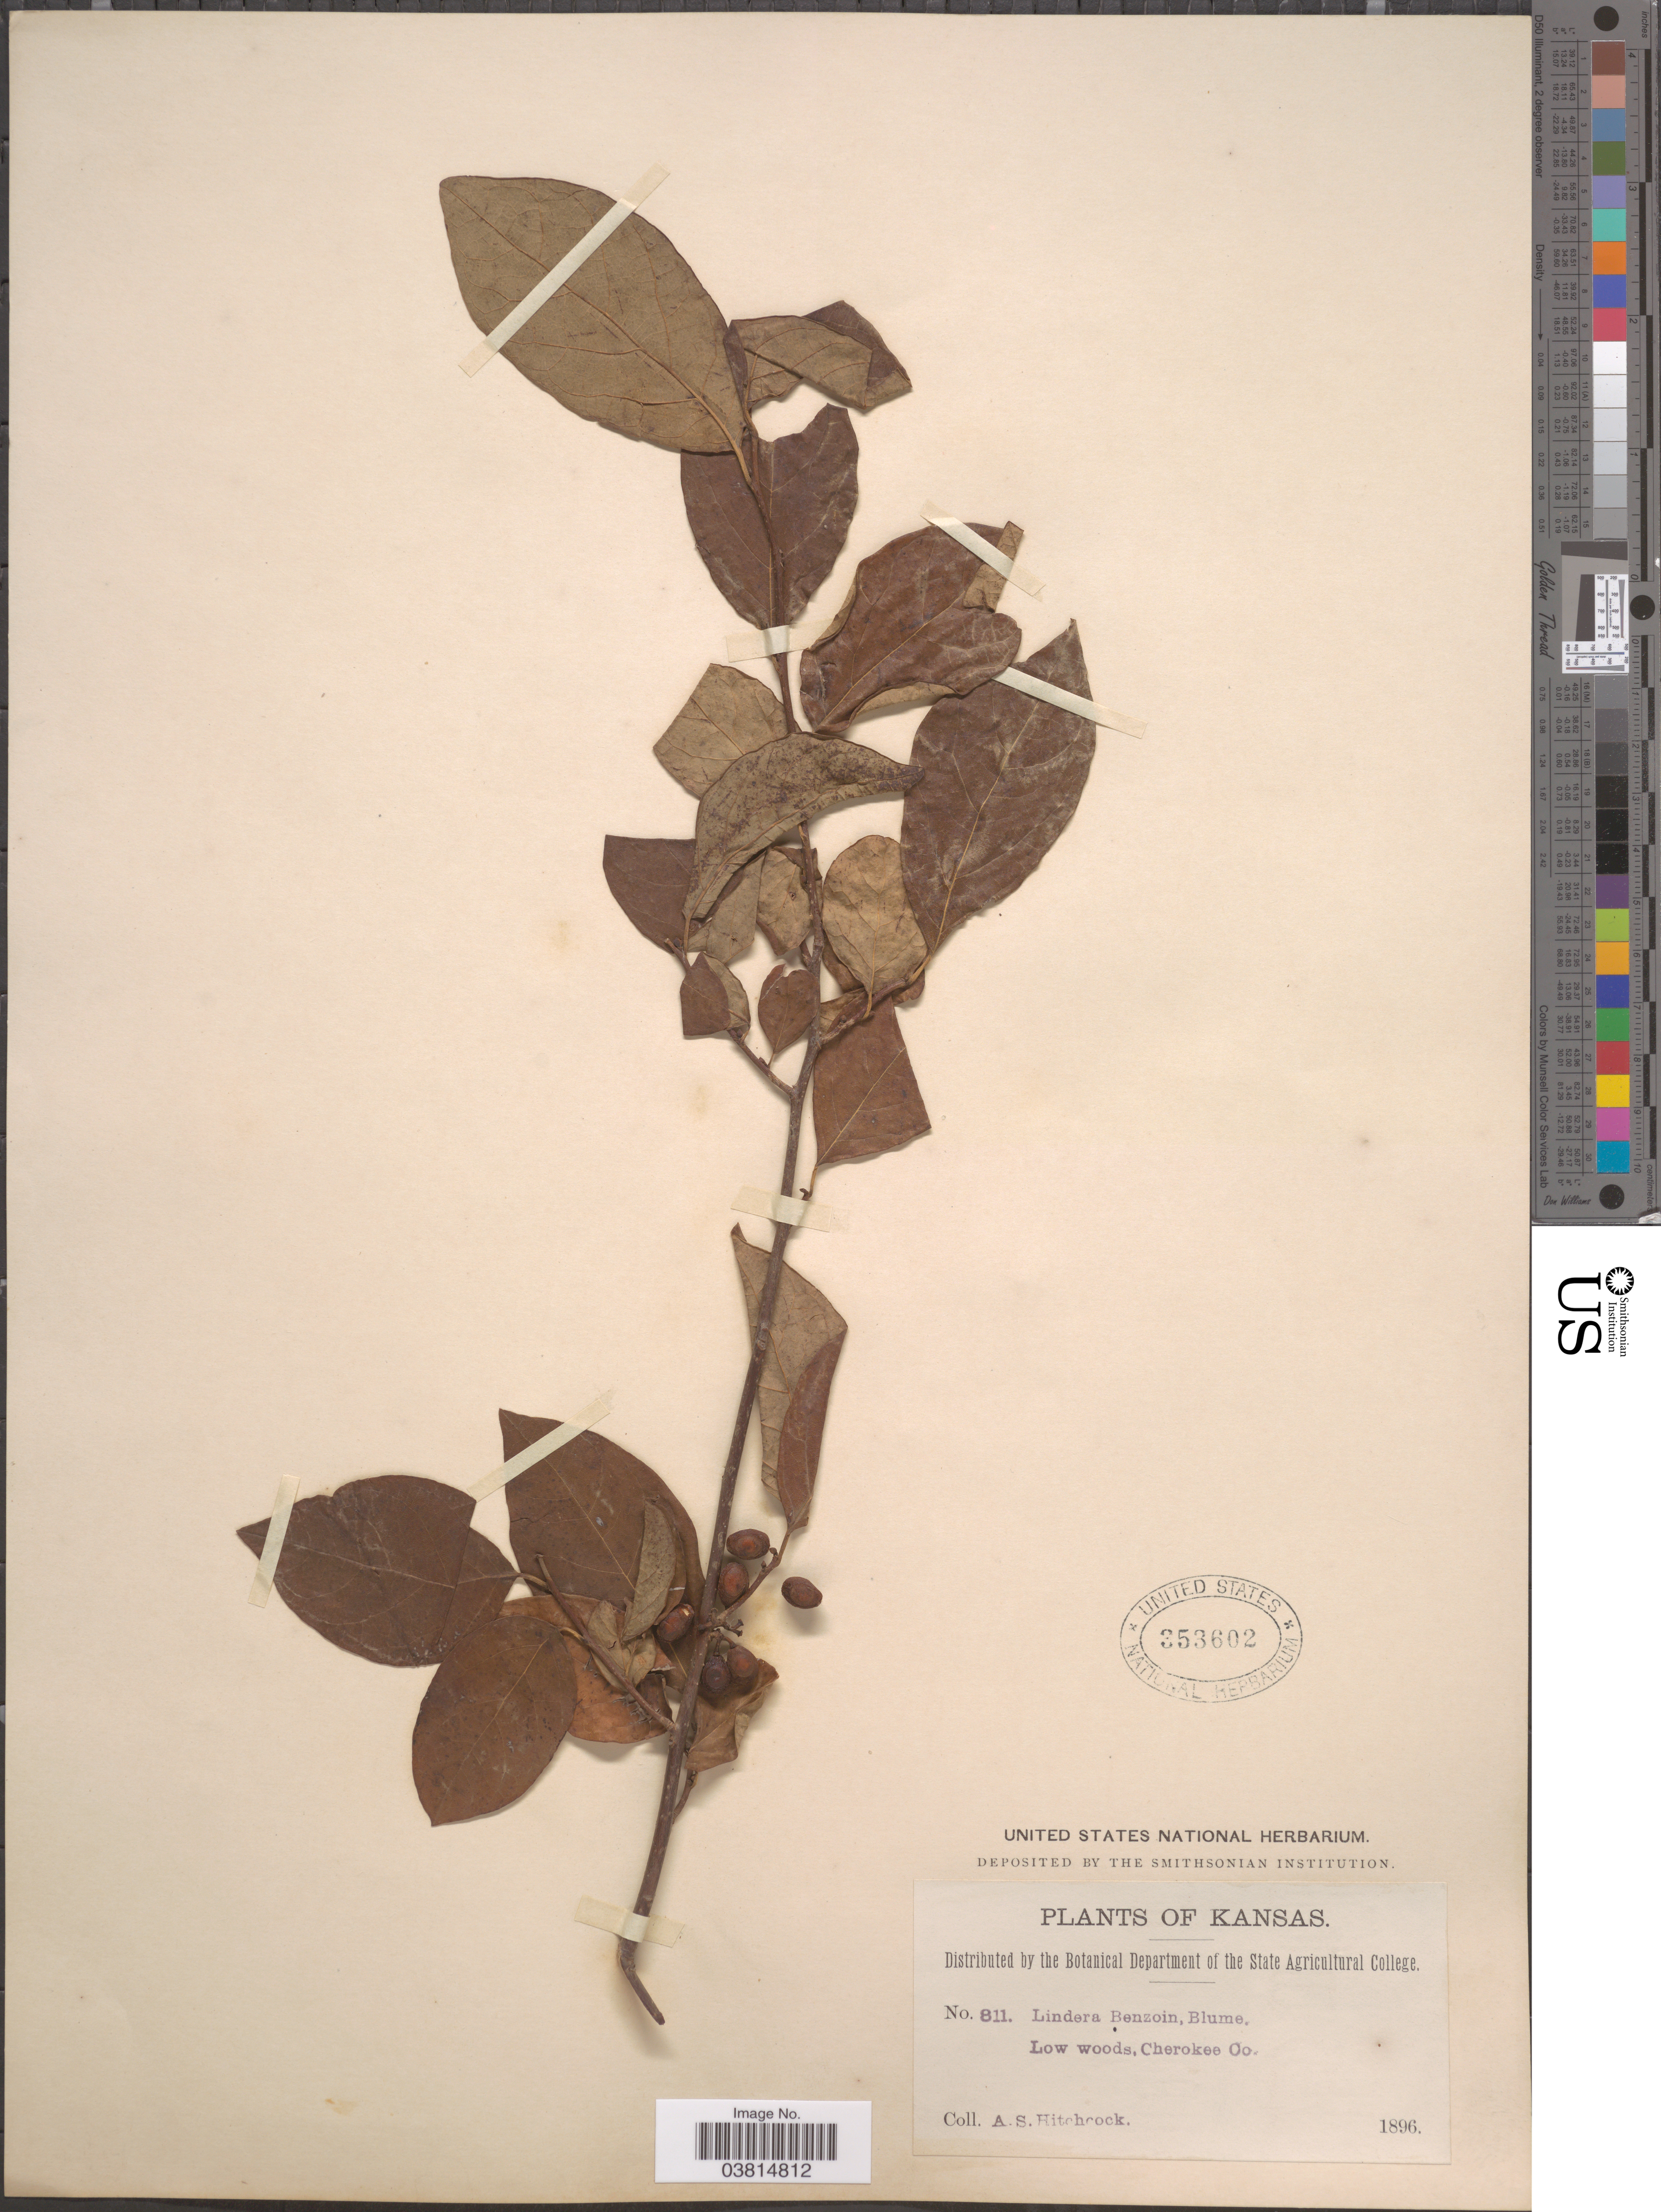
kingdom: Plantae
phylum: Tracheophyta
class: Magnoliopsida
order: Laurales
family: Lauraceae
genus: Lindera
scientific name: Lindera benzoin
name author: (L.) Blume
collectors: A. S. Hitchcock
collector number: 811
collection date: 1896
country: United States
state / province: Kansas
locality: Low woods, Cherokee Co.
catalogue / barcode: US 353602